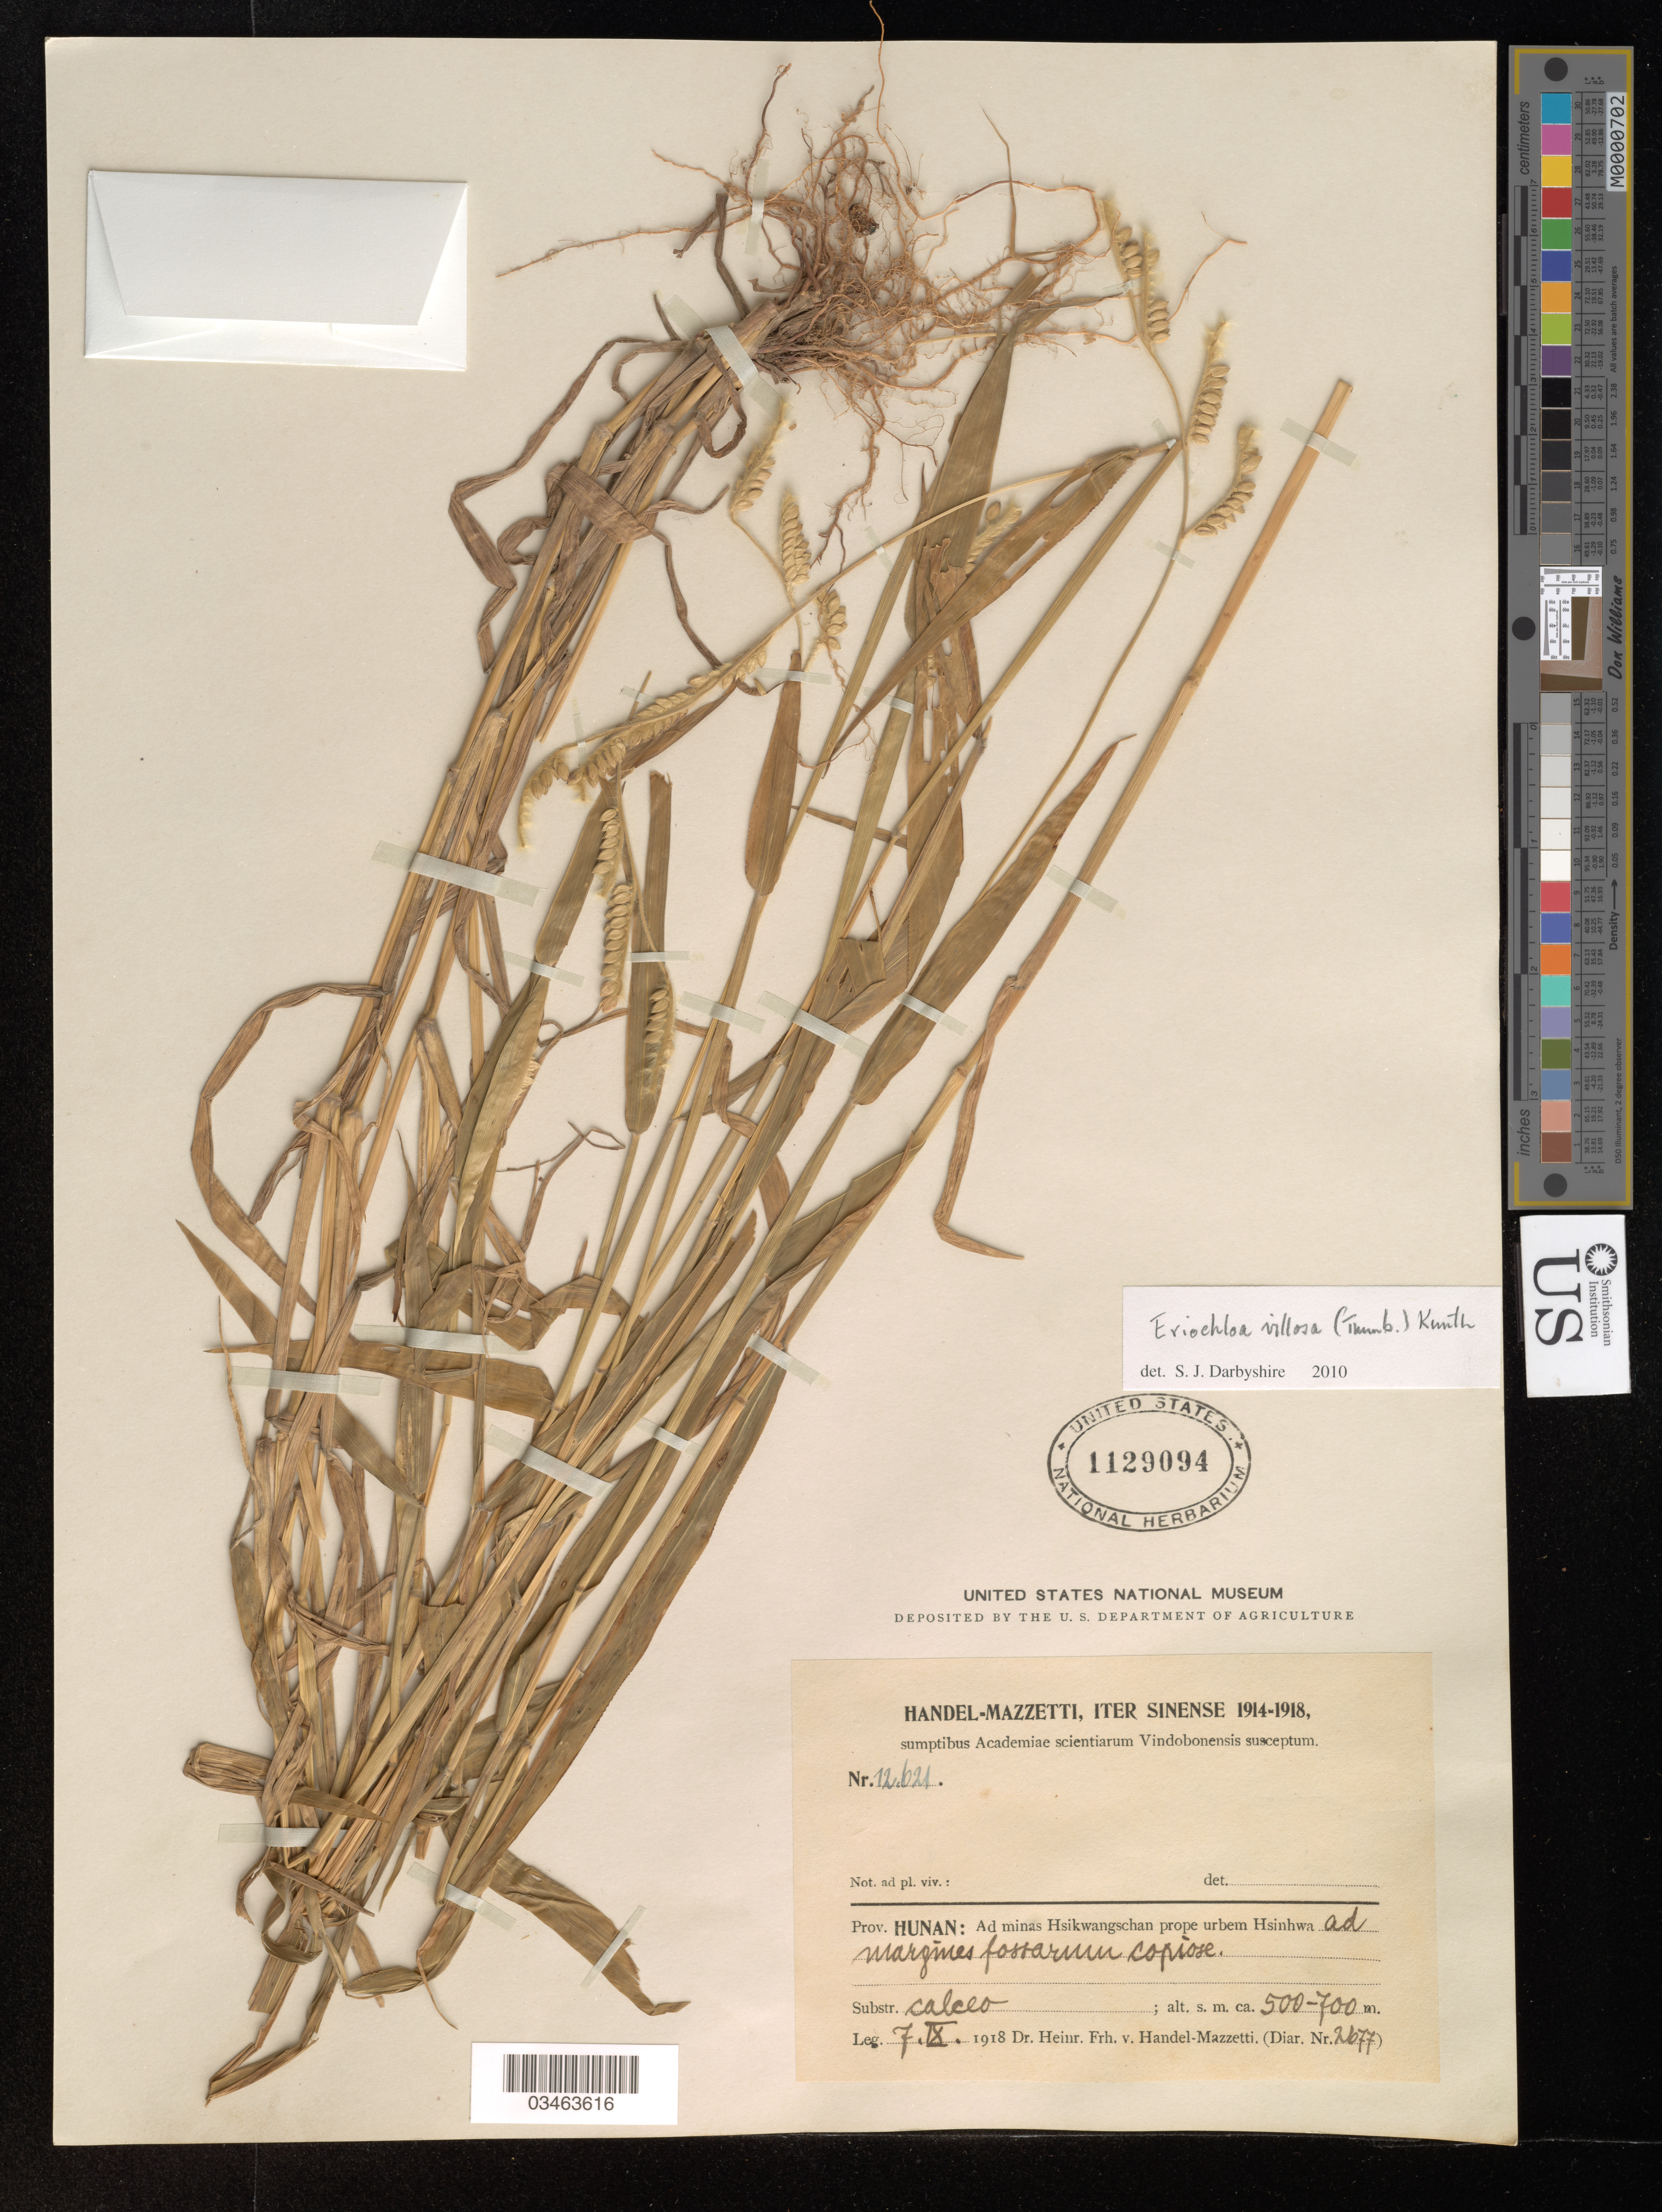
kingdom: Plantae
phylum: Tracheophyta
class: Liliopsida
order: Poales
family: Poaceae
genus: Eriochloa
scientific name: Eriochloa villosa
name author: (Thunb.) Kunth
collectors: H. Mandel-Mazzetti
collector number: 2677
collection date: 1918-10-07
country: China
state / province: Hunan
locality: Ad minas Hsikwangschan prope urbem Hsinhwa.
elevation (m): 500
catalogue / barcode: US 1129094